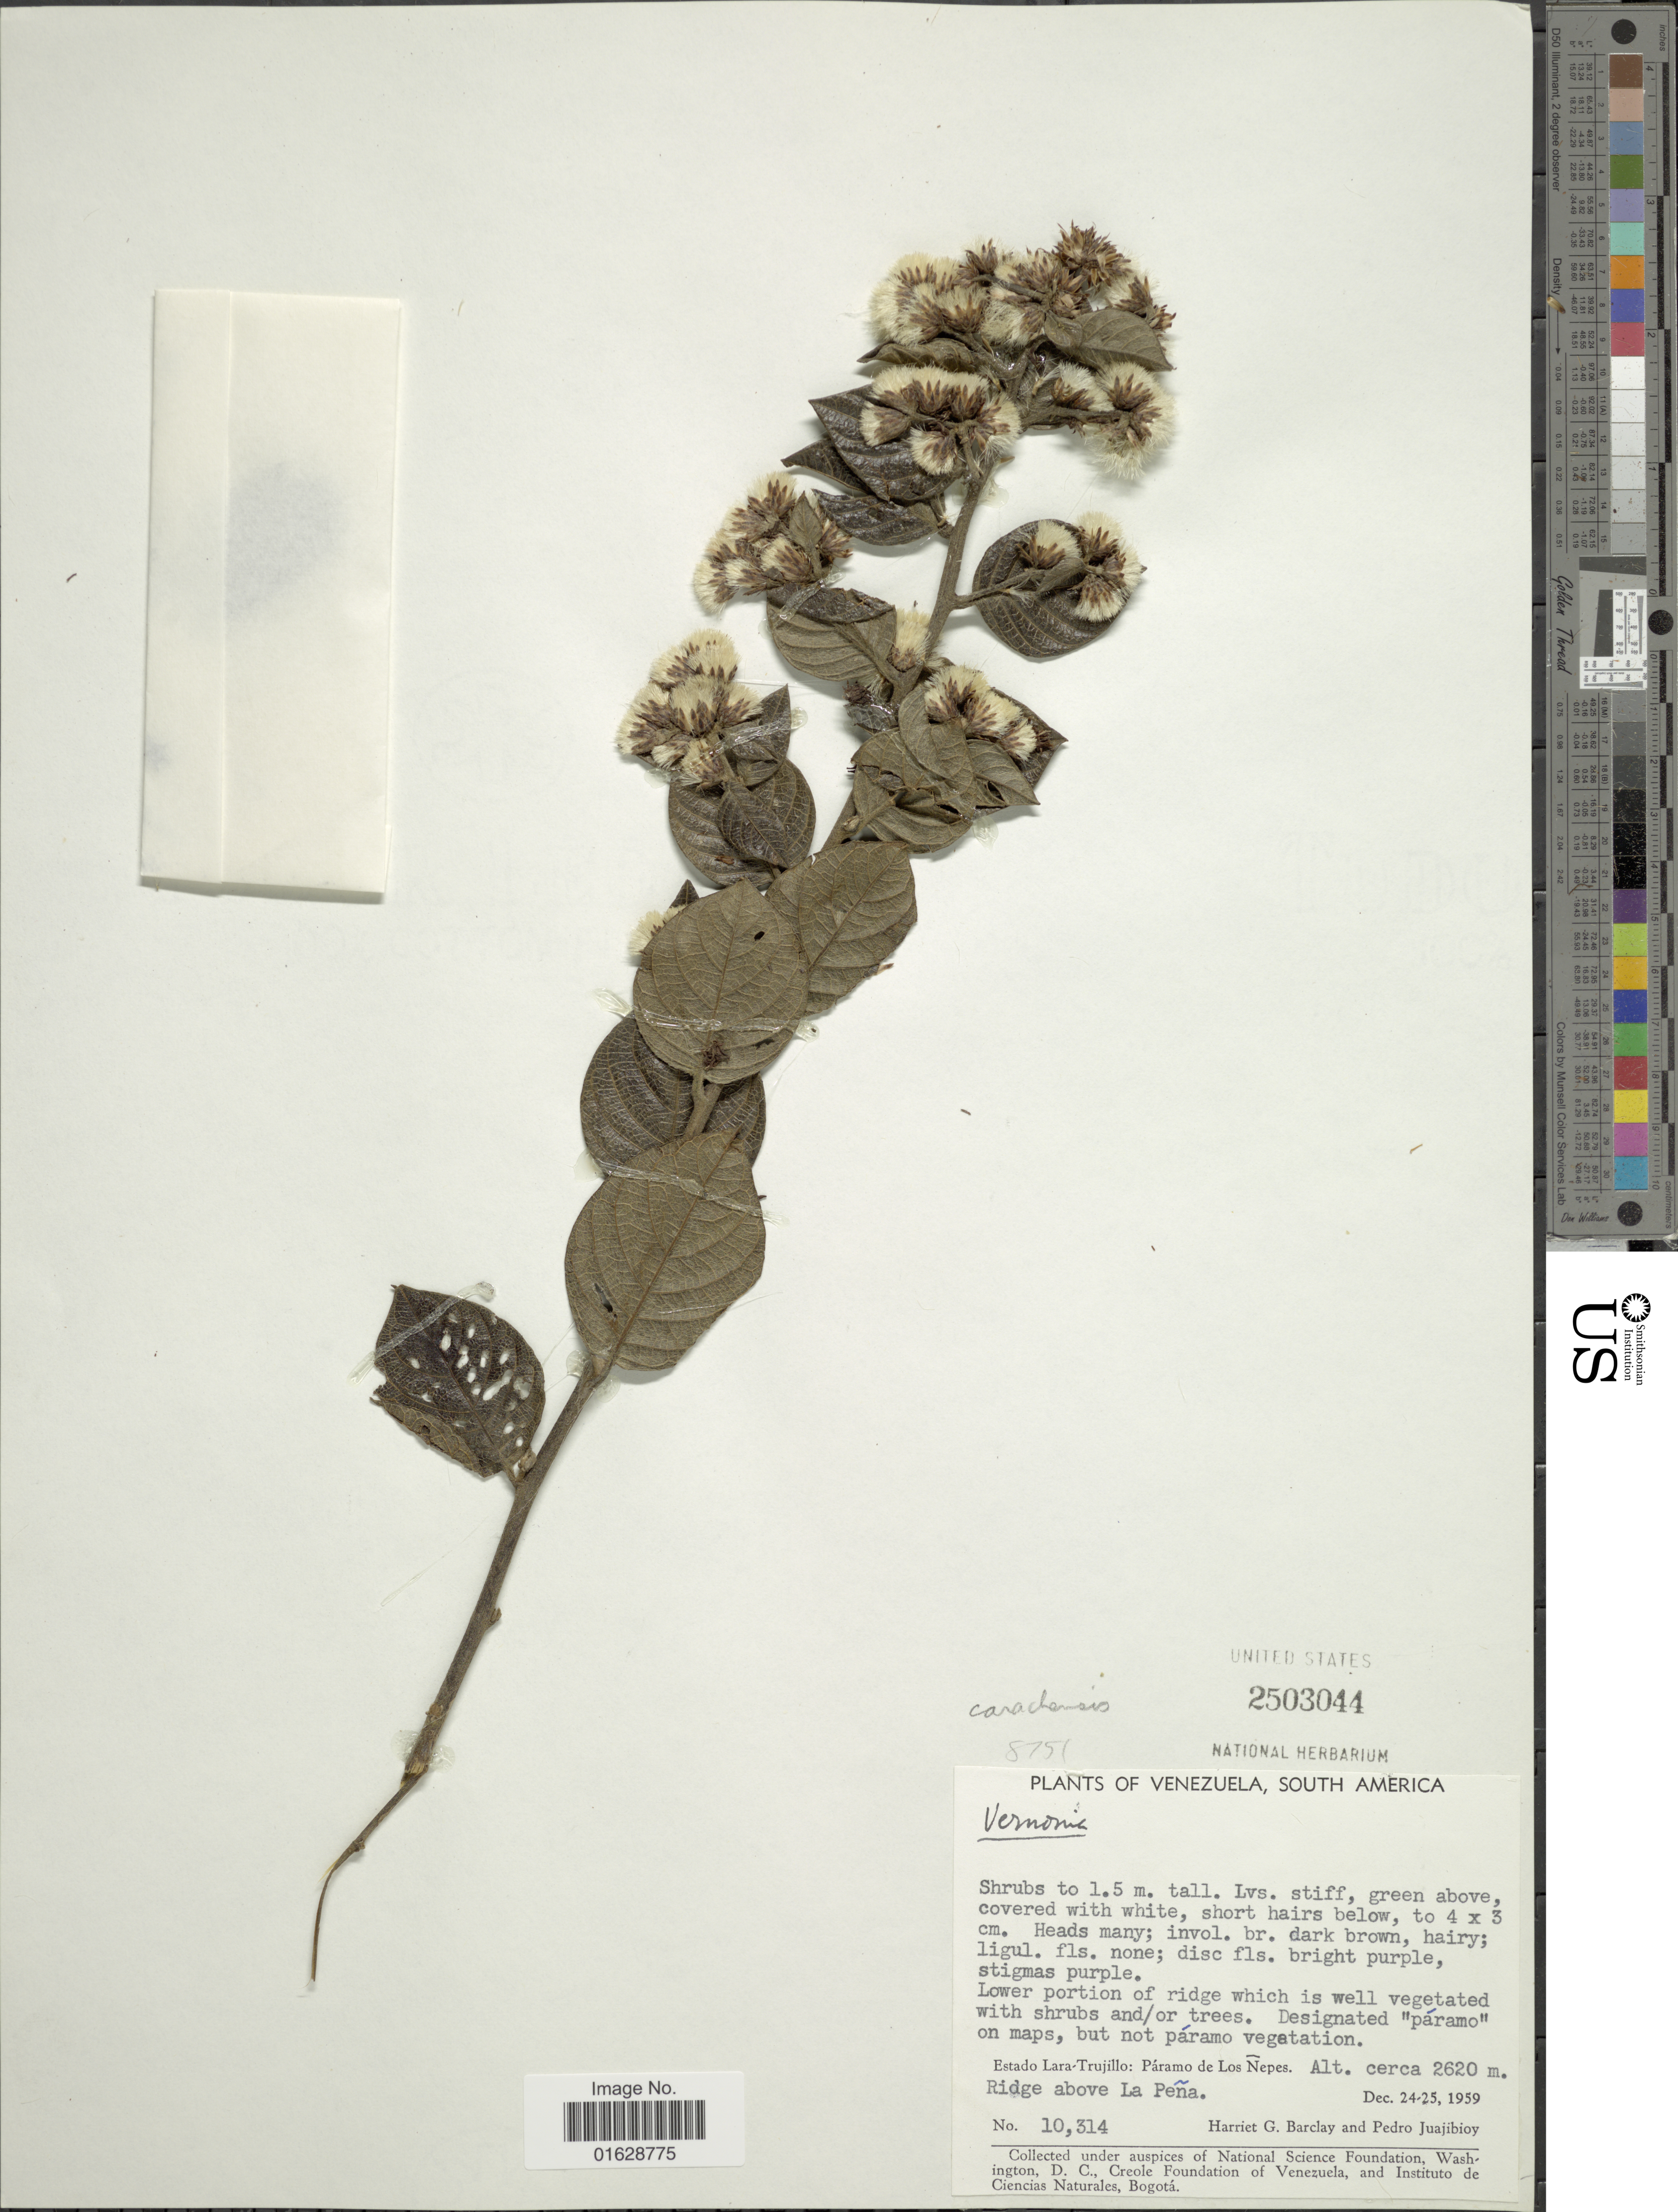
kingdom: Plantae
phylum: Tracheophyta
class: Magnoliopsida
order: Asterales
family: Asteraceae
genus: Lepidaploa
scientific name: Lepidaploa carachensis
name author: (V.M. Badillo) H. Rob.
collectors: H. G. Barclay & P. Juajibioy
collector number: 10314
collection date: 1959-12-24/1959-12-25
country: Venezuela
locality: Estado Lara-Trujillo: Paramo de Los Nepes. Rdige above La Pena.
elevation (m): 2620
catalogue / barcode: US 2503044